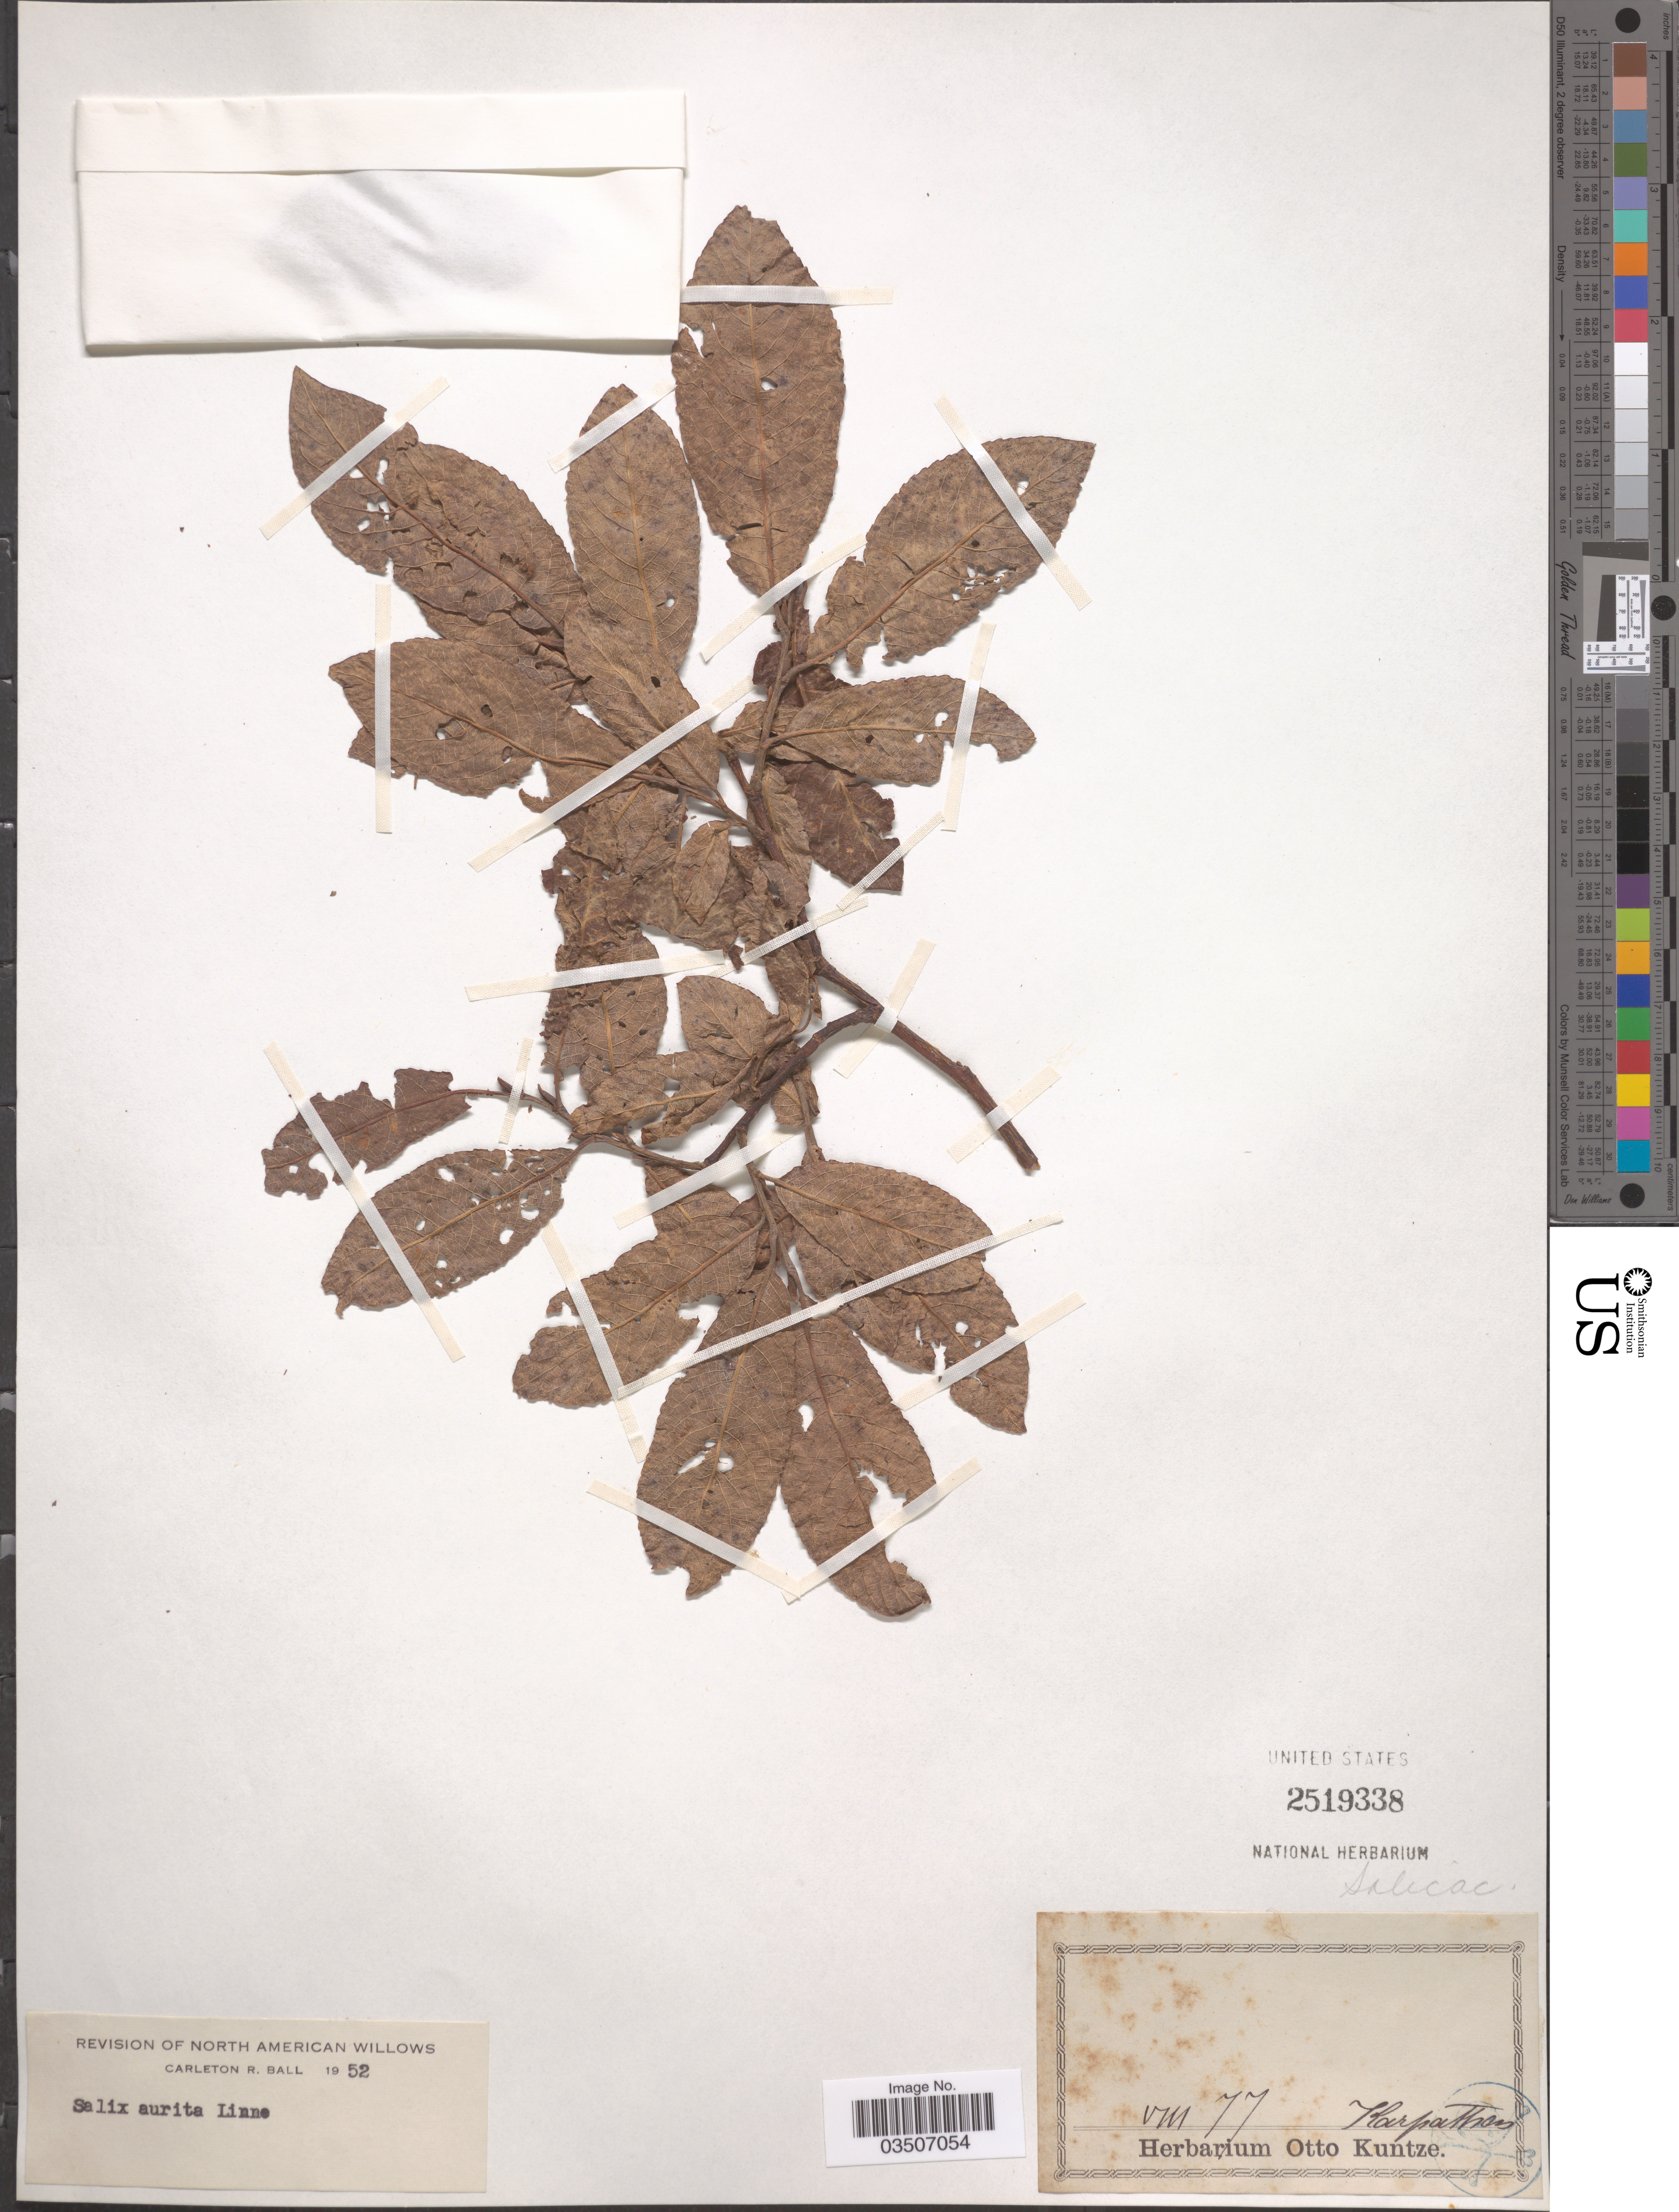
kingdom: Plantae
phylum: Tracheophyta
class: Magnoliopsida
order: Malpighiales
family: Salicaceae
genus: Salix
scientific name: Salix aurita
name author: L.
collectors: ex herb. Otto Kuntze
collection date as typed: Transcribed d/m/y: /8/77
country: Greece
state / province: South Aegean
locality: Karpathos.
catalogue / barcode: US 2519338